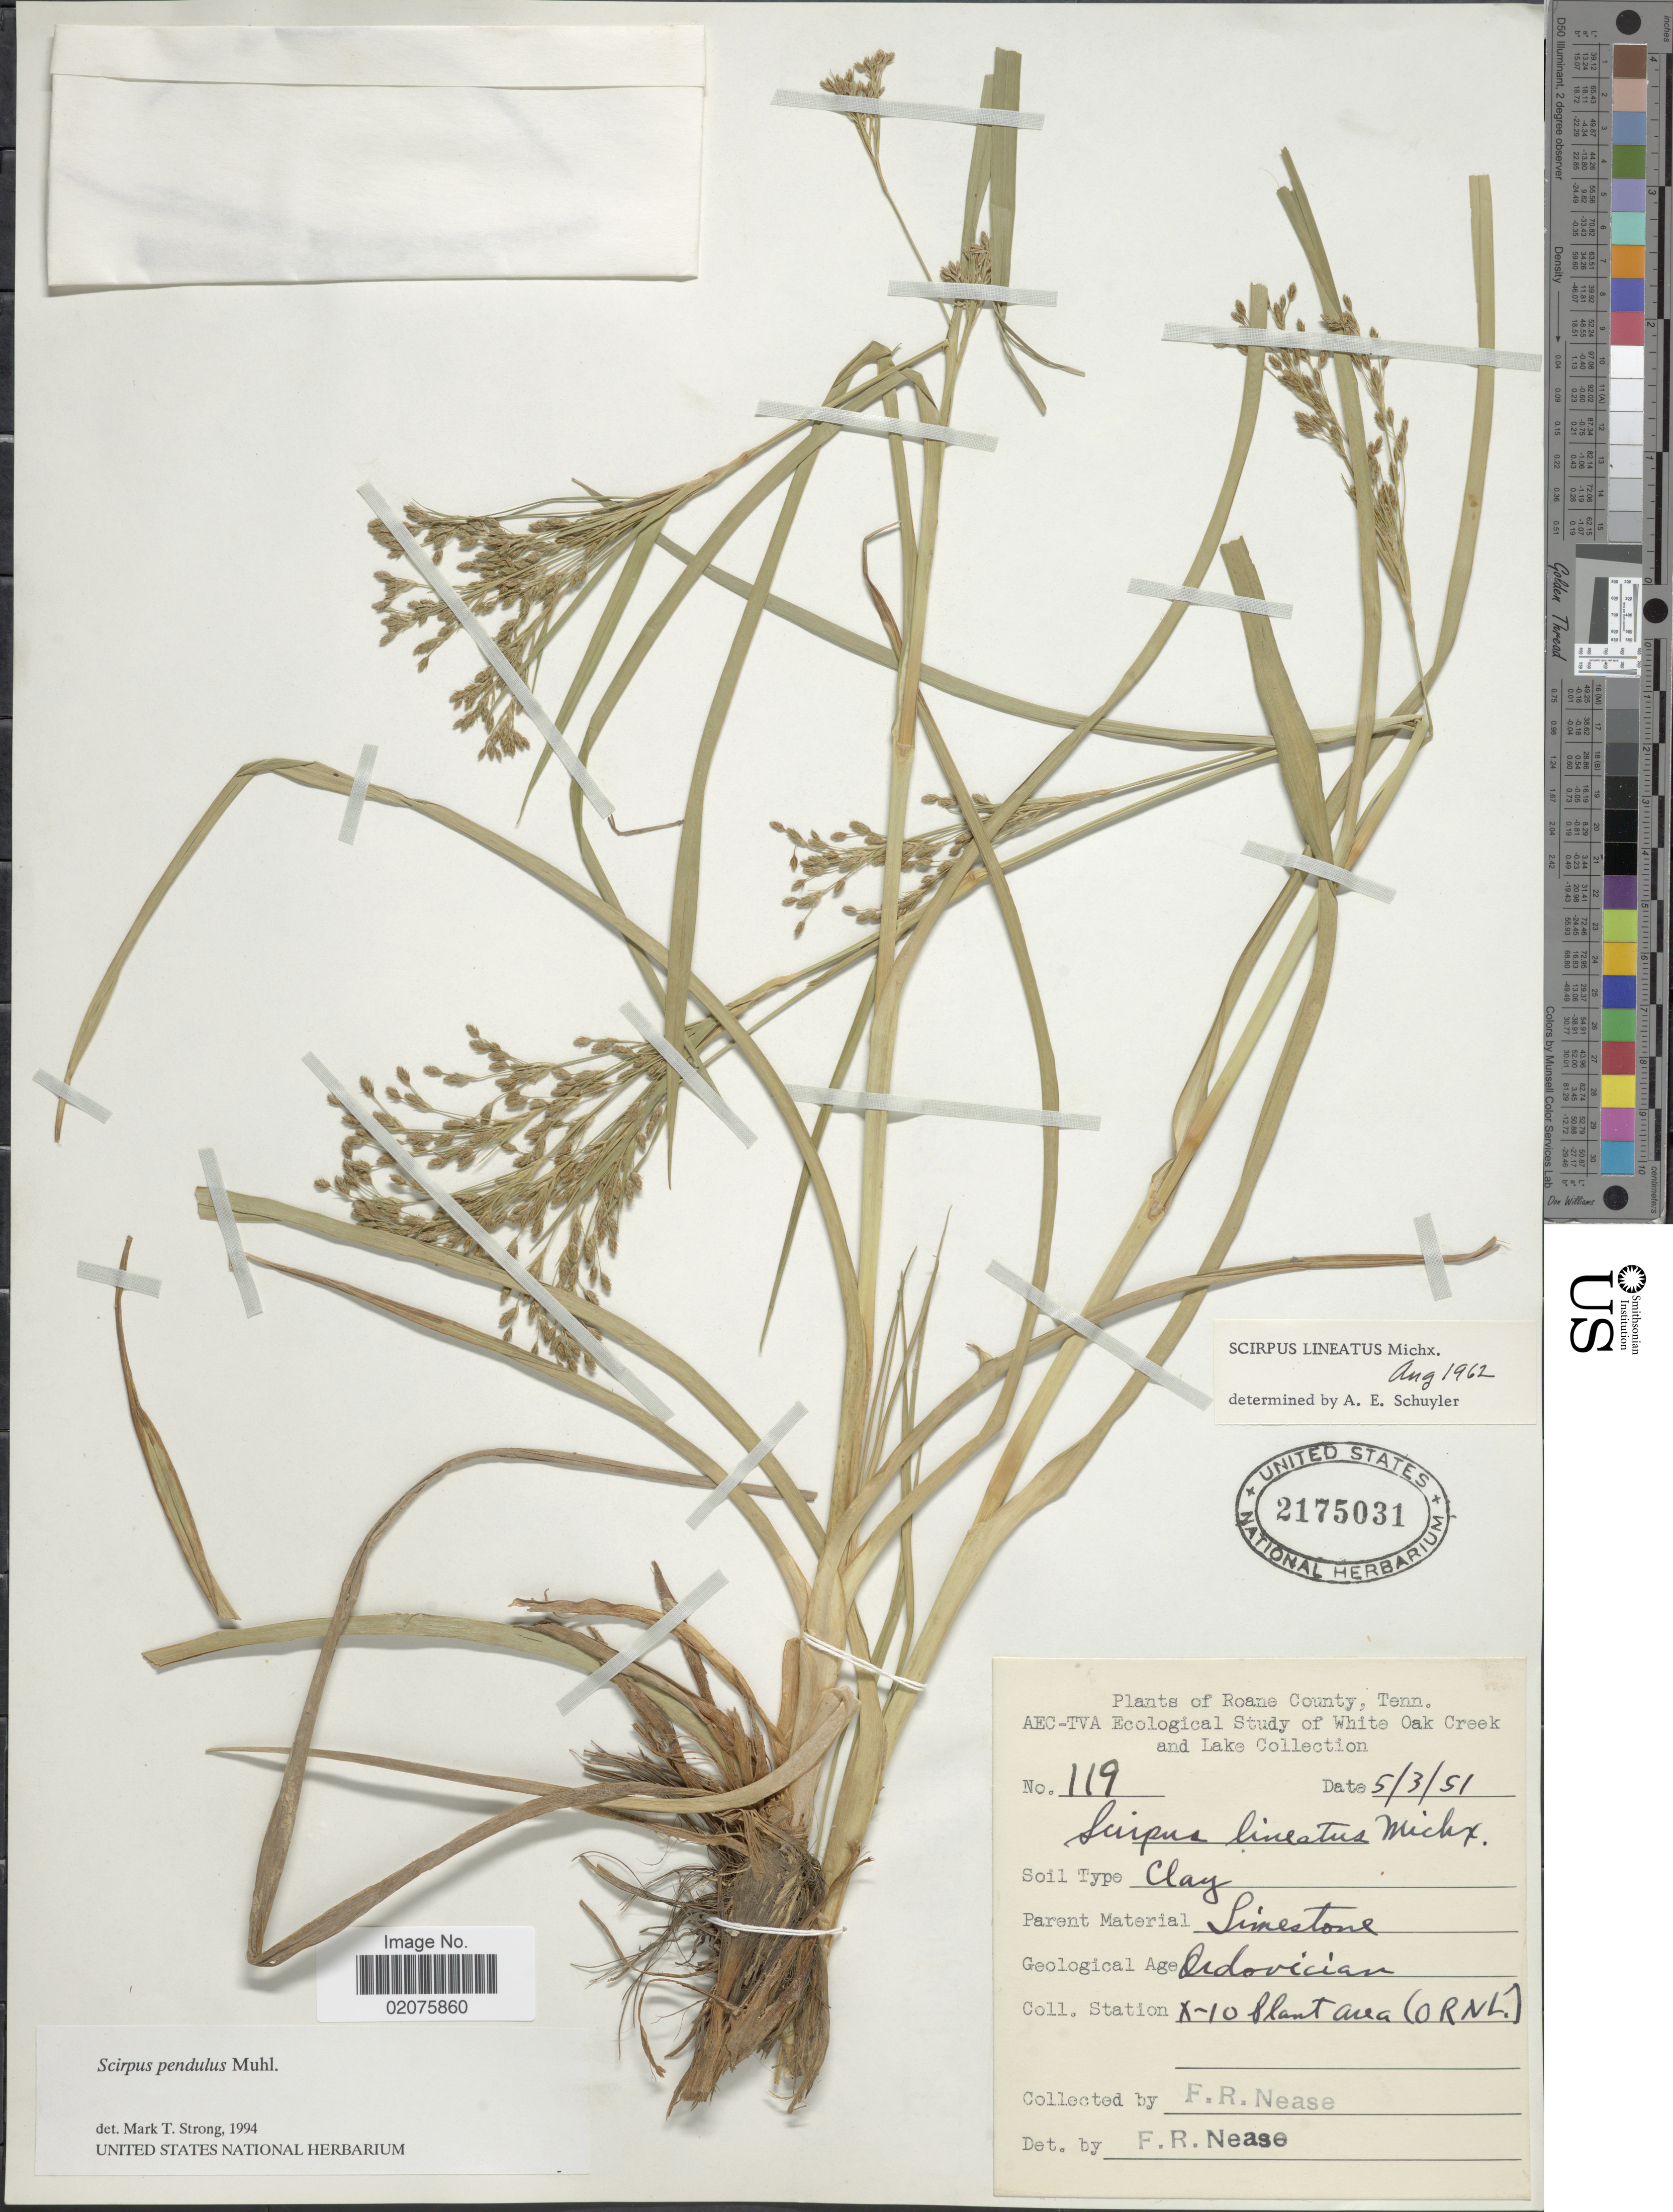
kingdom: Plantae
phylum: Tracheophyta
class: Liliopsida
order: Poales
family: Cyperaceae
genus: Scirpus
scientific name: Scirpus pendulus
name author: Muhl.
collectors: F. Nease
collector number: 119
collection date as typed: Transcribed d/m/y: 3/5/51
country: United States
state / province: Tennessee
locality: Roane County, Tenn. White Oak Creek and Lake Collection. x-10 plant area (ORNL)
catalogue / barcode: US 2175031